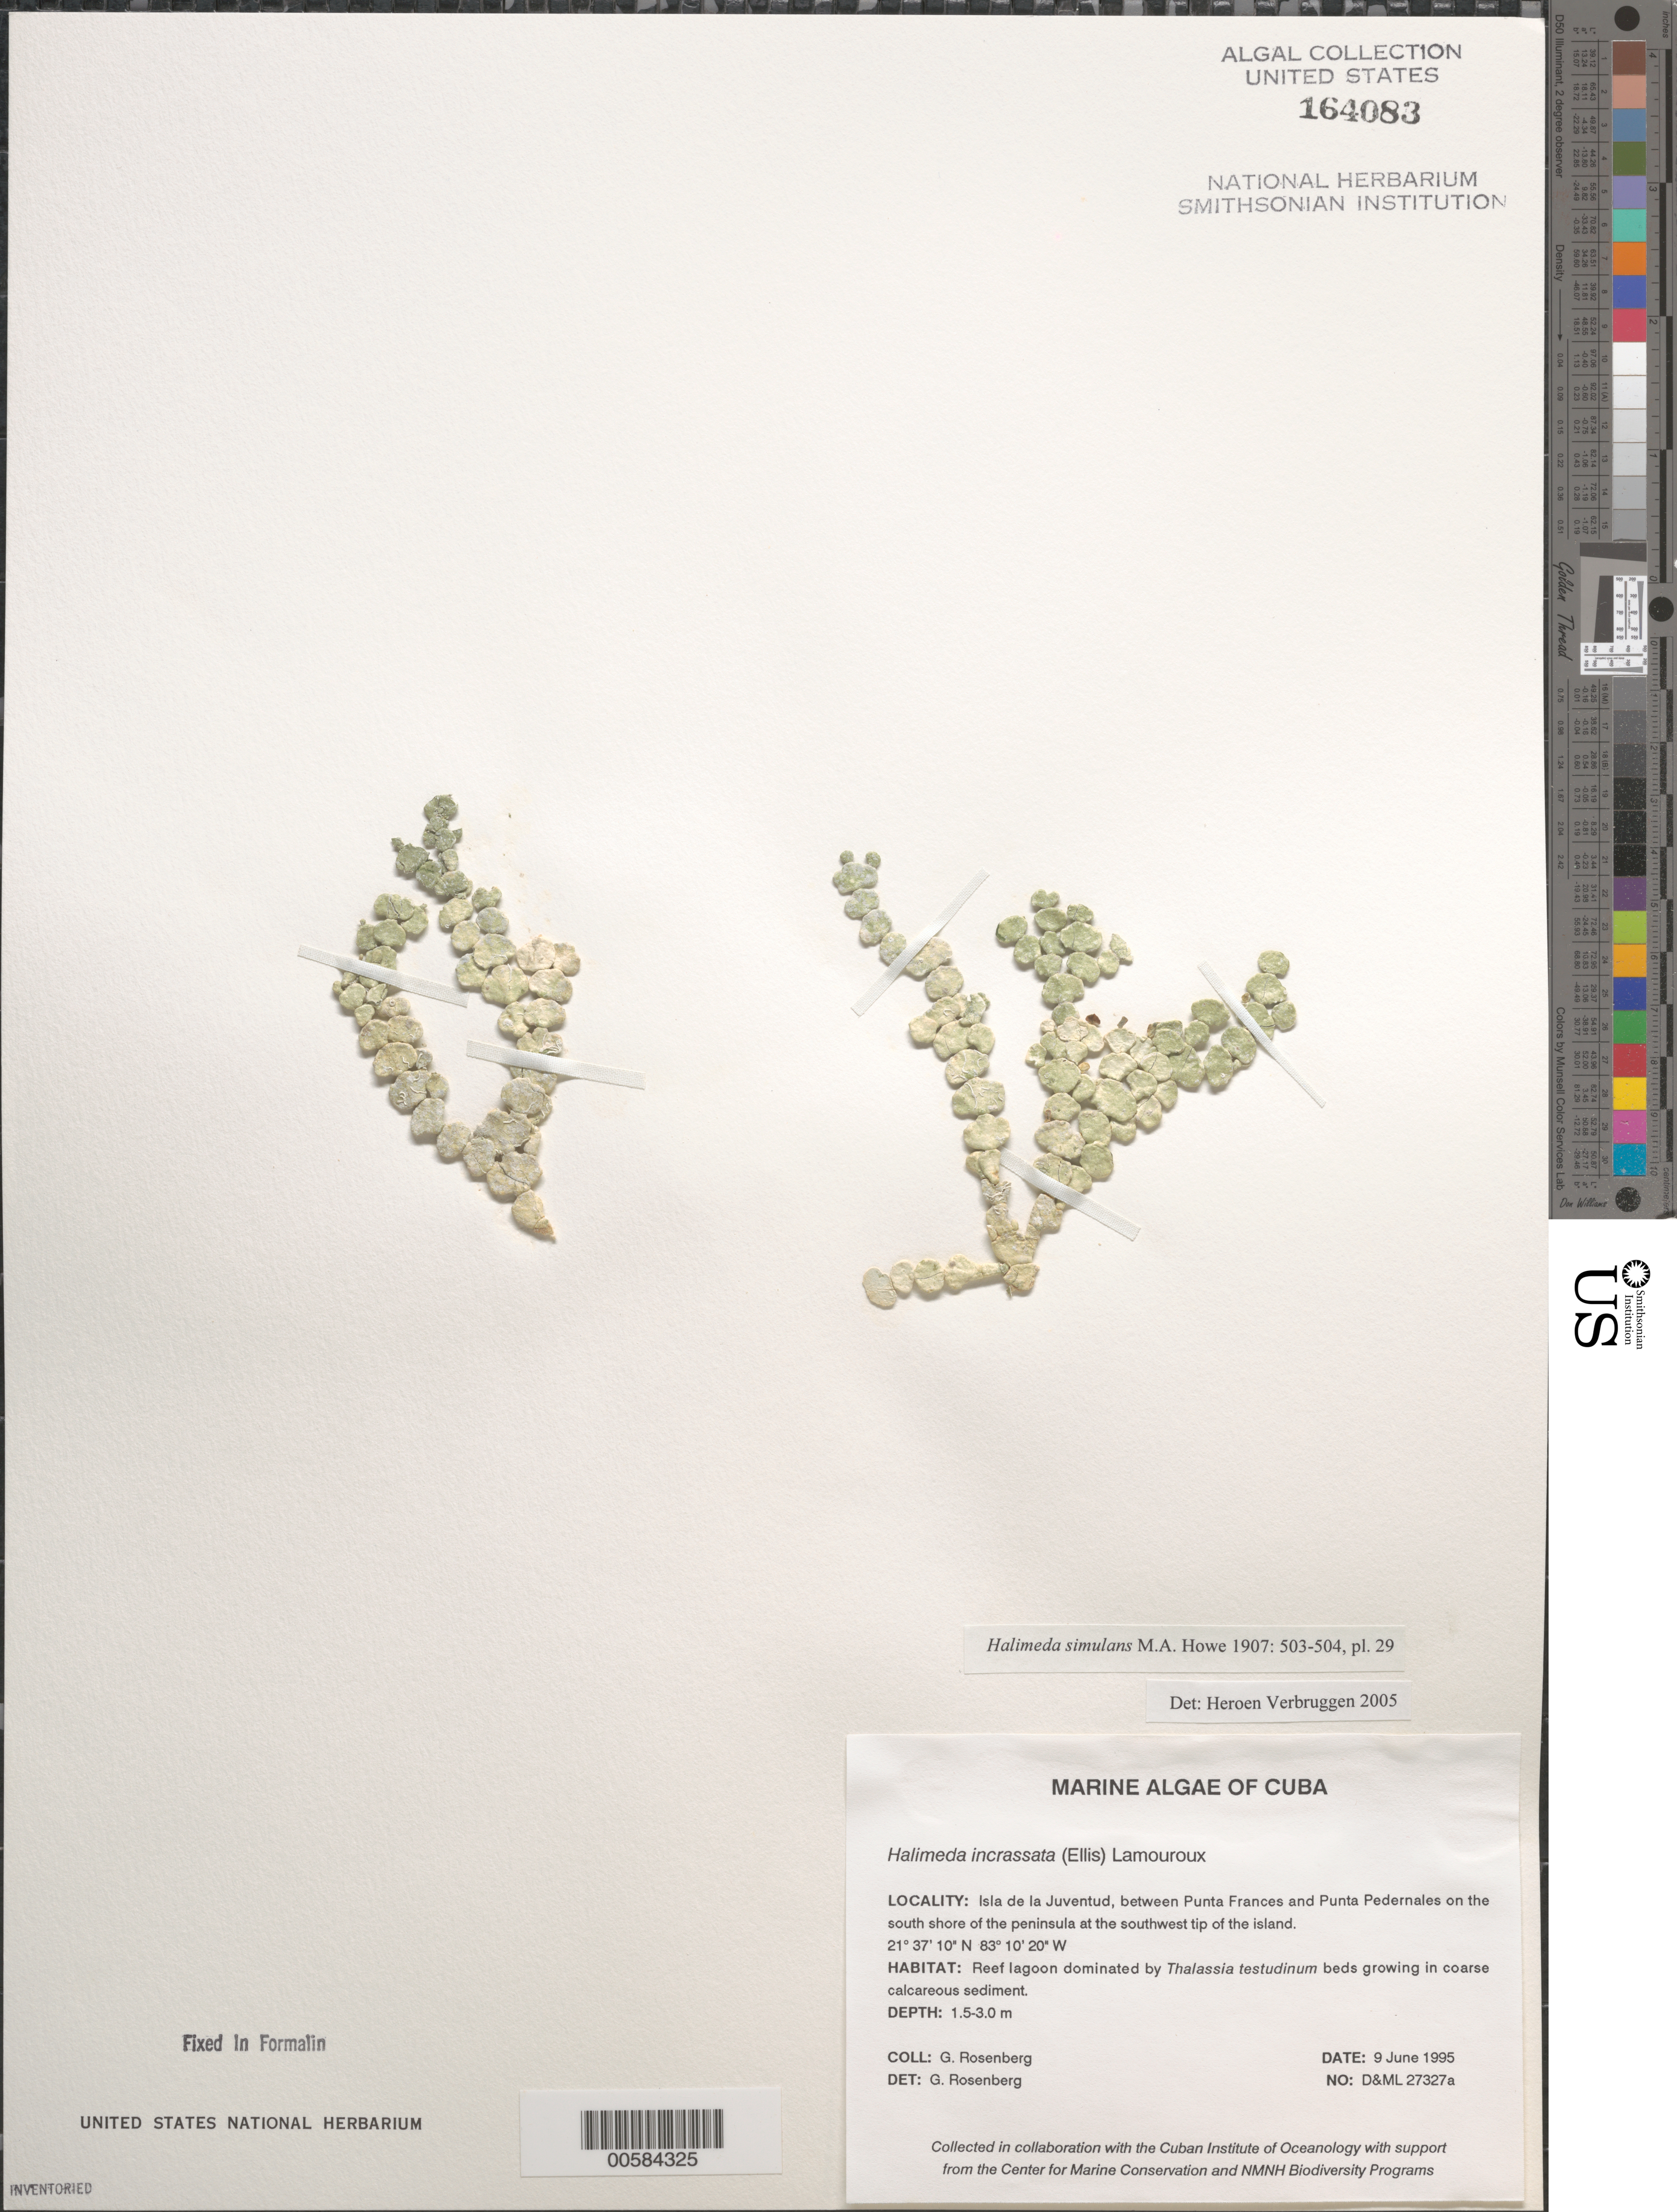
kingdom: Plantae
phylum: Chlorophyta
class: Ulvophyceae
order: Bryopsidales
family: Halimedaceae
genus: Halimeda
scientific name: Halimeda simulans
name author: M. Howe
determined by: Verbruggen, H.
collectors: G. Rosenberg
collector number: D&ML 27327a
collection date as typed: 09 Jun 1995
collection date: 1995-06-09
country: Cuba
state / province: Isla de La Juventud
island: Isla de la Juventud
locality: Between Punta Frances and Punta Pedernales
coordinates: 21 37' 10" N, 83 10' 20" W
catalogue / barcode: US 164083